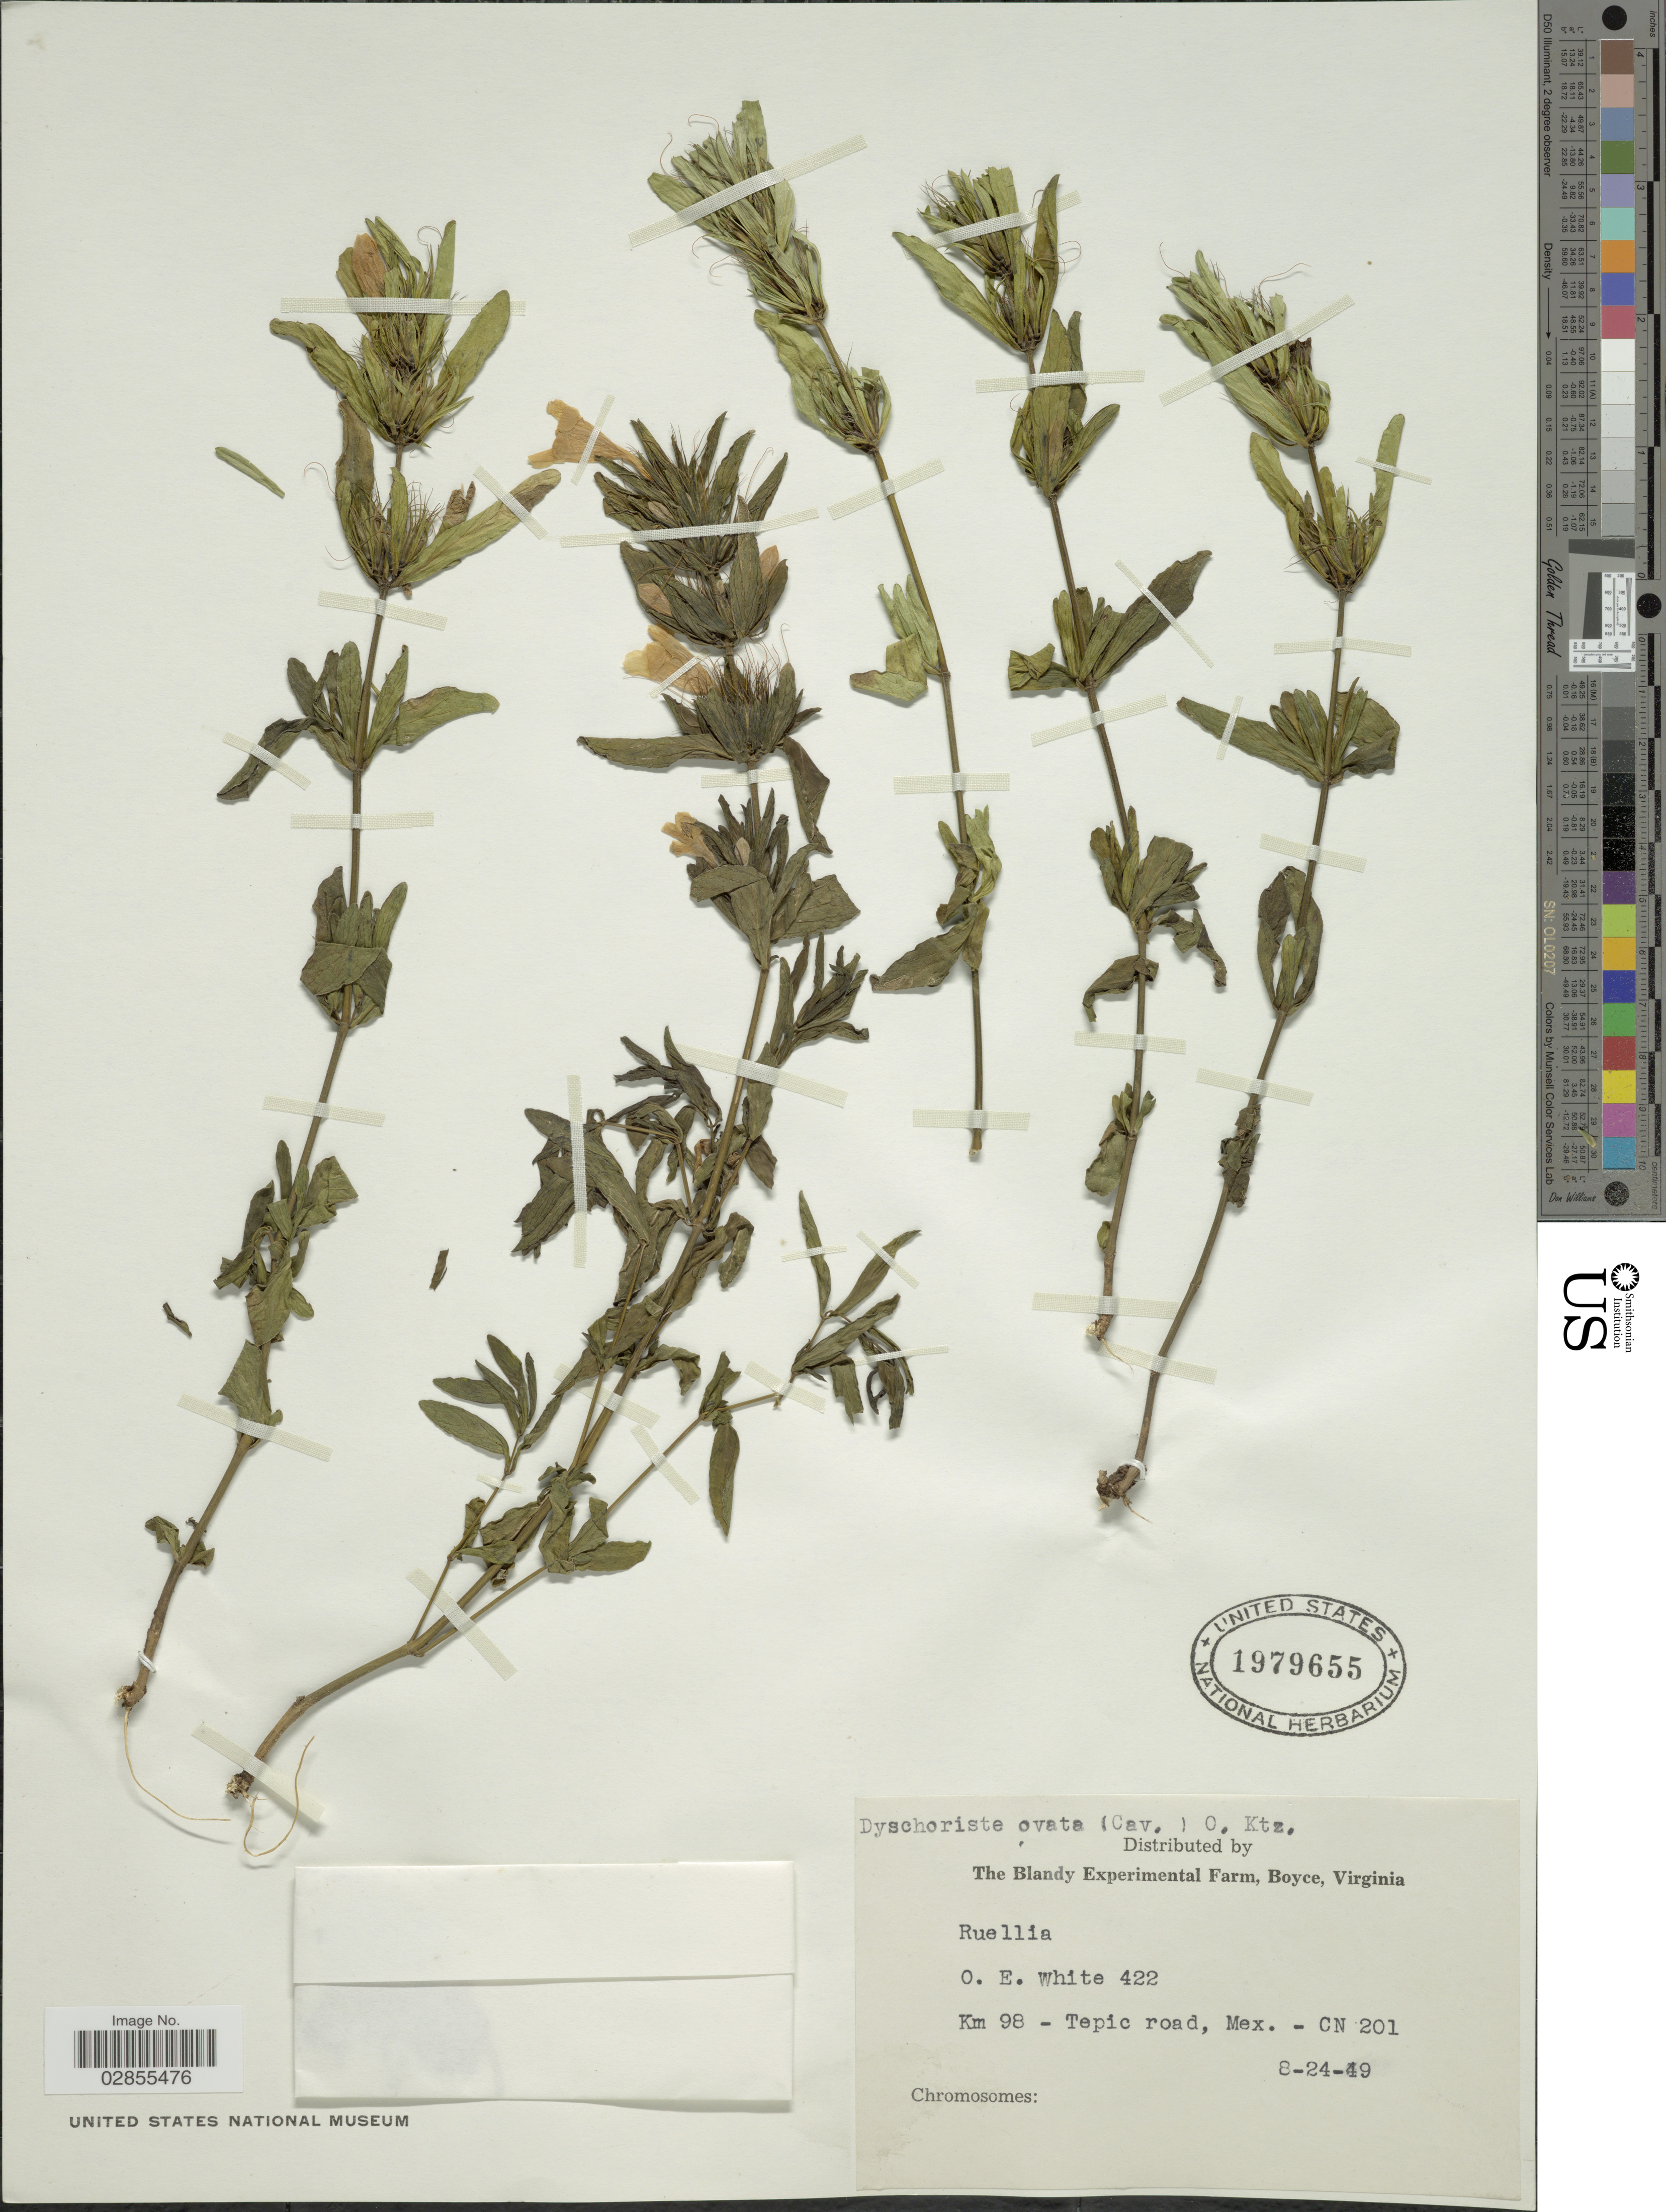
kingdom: Plantae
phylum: Tracheophyta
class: Magnoliopsida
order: Lamiales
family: Acanthaceae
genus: Dyschoriste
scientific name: Dyschoriste ovata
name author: (Cav.) Kuntze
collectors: O. E. White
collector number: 422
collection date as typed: Transcribed d/m/y: 24/8/49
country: Mexico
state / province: Nayarit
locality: Km 98, Tepic road, Mex, CN 201.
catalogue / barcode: US 1979655